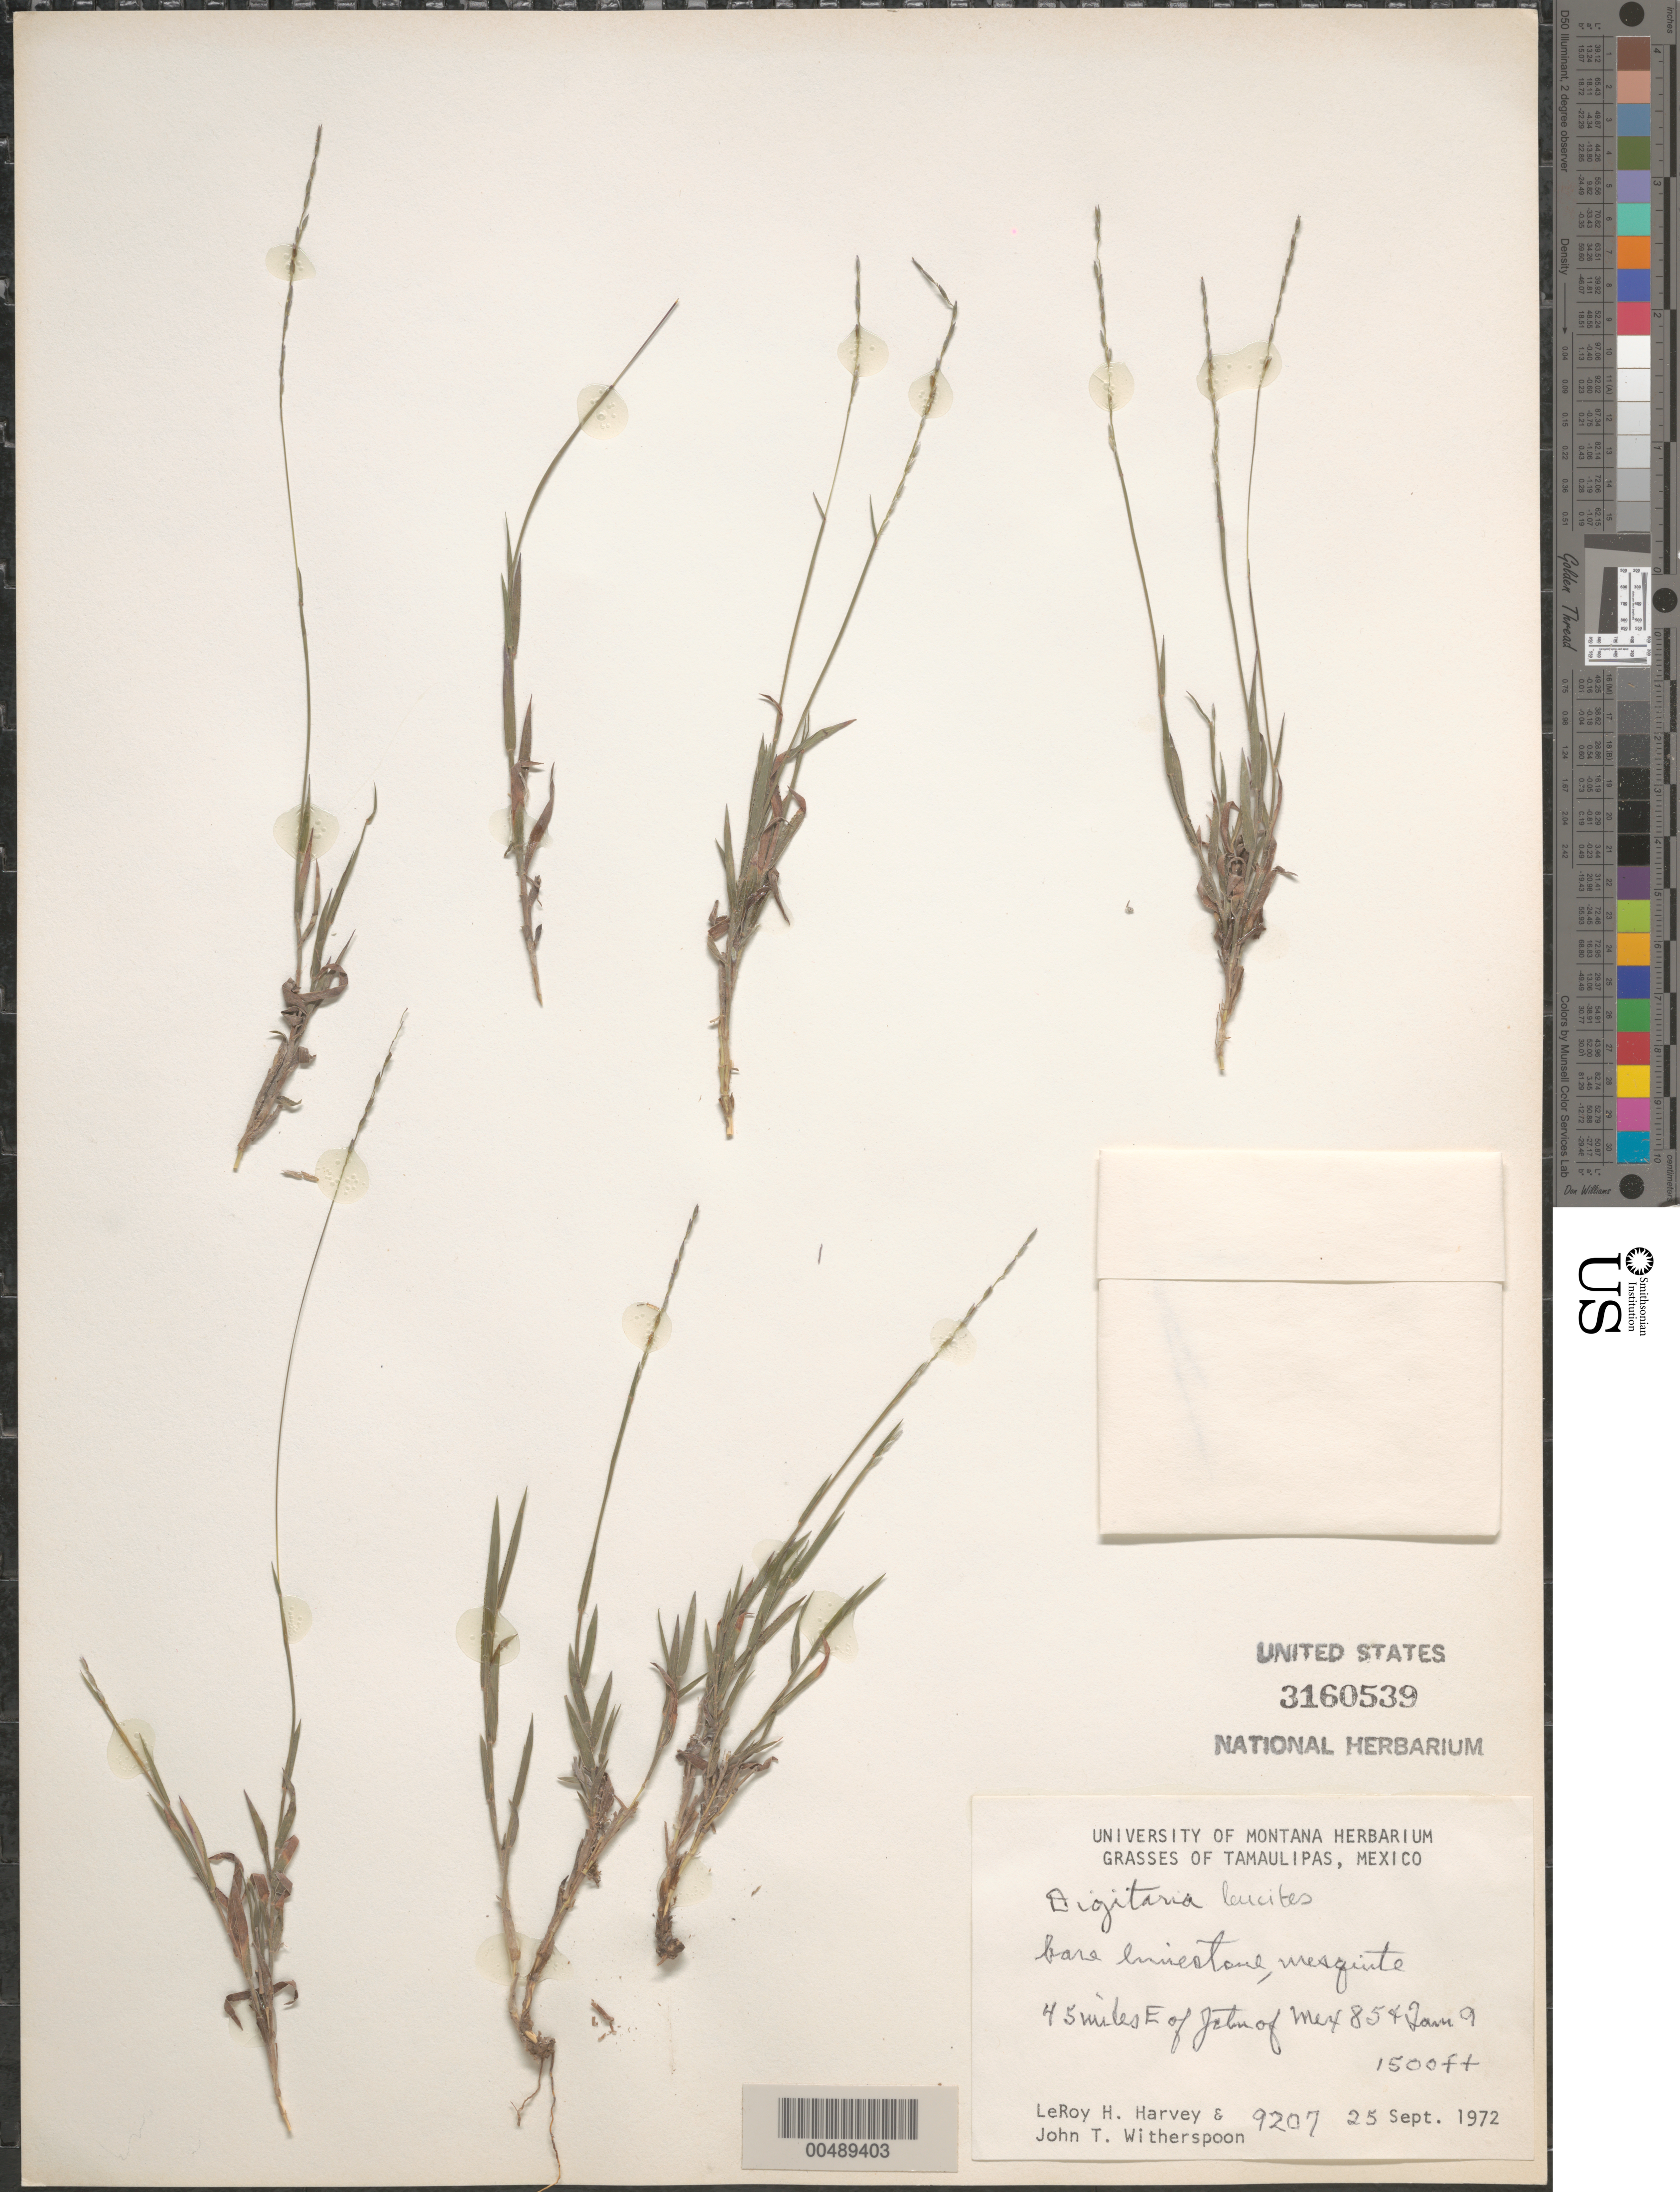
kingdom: Plantae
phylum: Tracheophyta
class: Liliopsida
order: Poales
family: Poaceae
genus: Digitaria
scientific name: Digitaria sp.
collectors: L. H. Harvey & J. Witherspoon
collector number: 9207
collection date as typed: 25 Sep 1972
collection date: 1972-09-25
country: Mexico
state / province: Tamaulipas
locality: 45 mi E of jct of Mex 85 and Tam 9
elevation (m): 457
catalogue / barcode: US 3160539